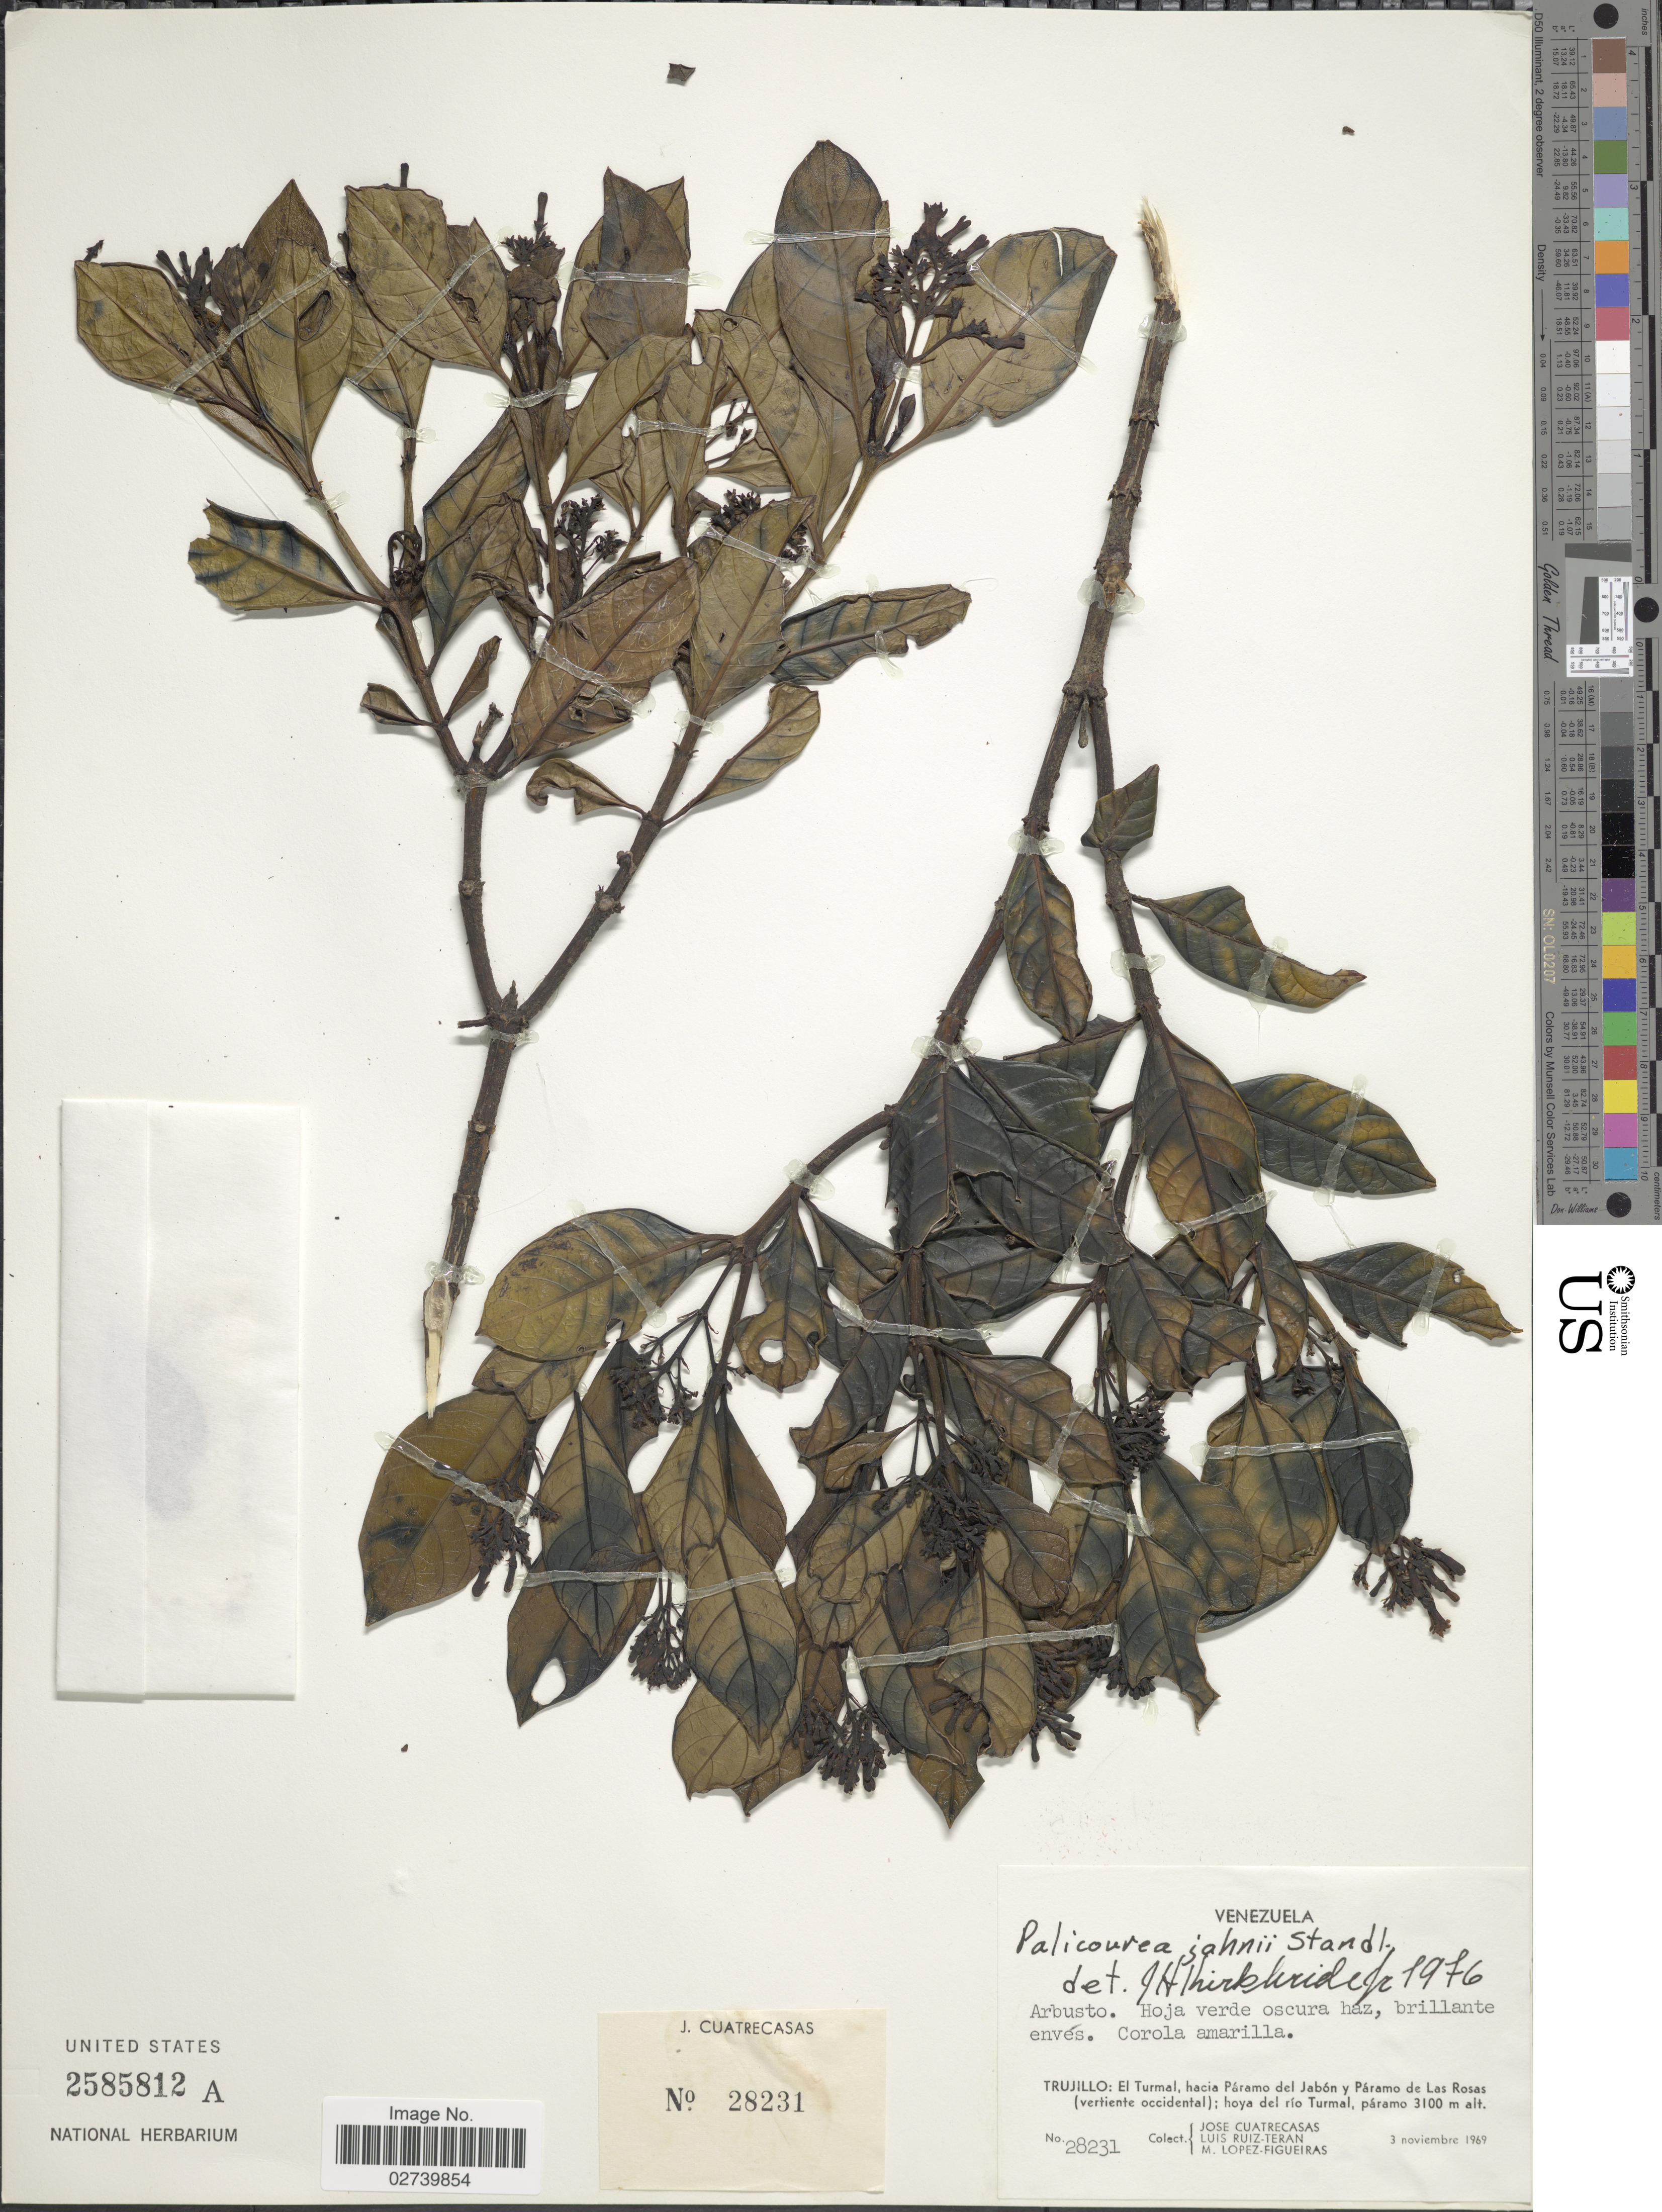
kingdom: Plantae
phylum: Tracheophyta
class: Magnoliopsida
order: Gentianales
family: Rubiaceae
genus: Palicourea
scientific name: Palicourea jahnii Standl.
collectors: J. Cuatrecasas, L. E. Ruíz-Terán & M. López Figueiras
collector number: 28231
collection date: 1969-11-03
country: Venezuela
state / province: Trujillo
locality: El Turmal, hacia Páramo del Jabón y Páramo de Las Rosas (vertiente occidental); hoya del río Turmal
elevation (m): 3100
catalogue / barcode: US 2585812A